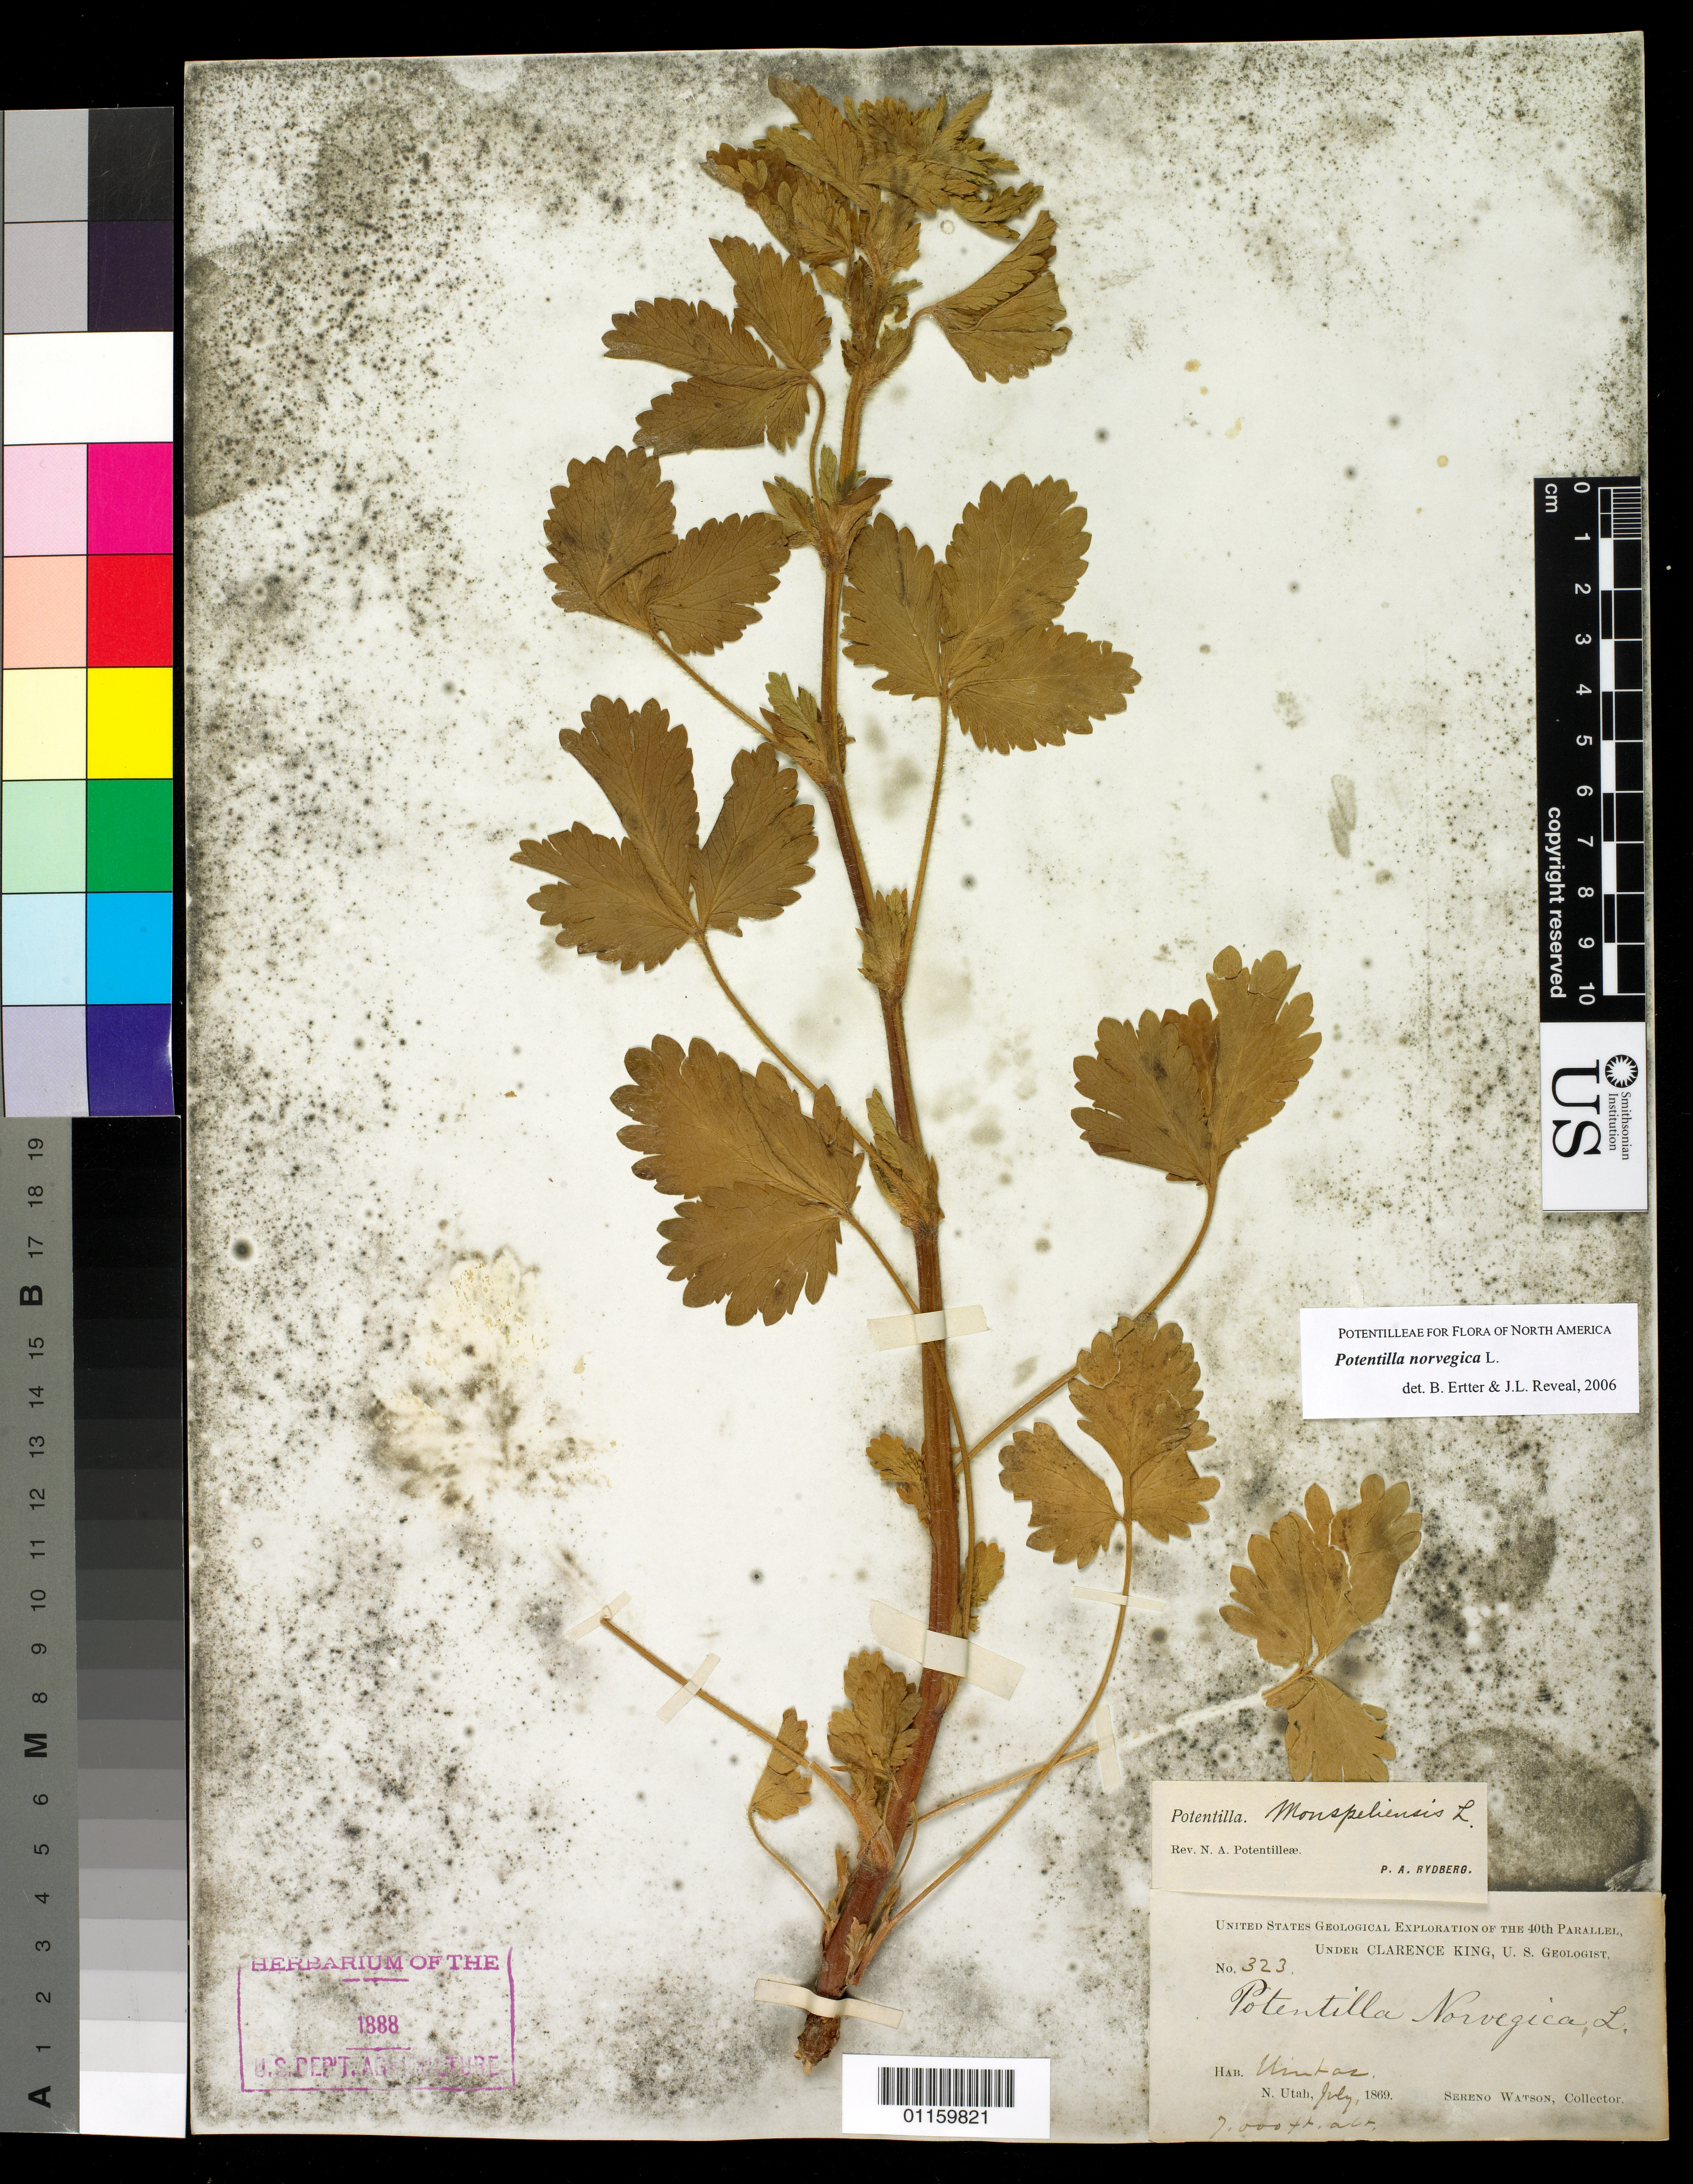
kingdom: Plantae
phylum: Tracheophyta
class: Magnoliopsida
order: Rosales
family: Rosaceae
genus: Potentilla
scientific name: Potentilla norvegica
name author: L.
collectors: S. Watson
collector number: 323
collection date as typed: Jul 1869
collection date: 1869-07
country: United States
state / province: Utah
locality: Uintas, N.Utah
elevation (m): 2134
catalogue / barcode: US 1